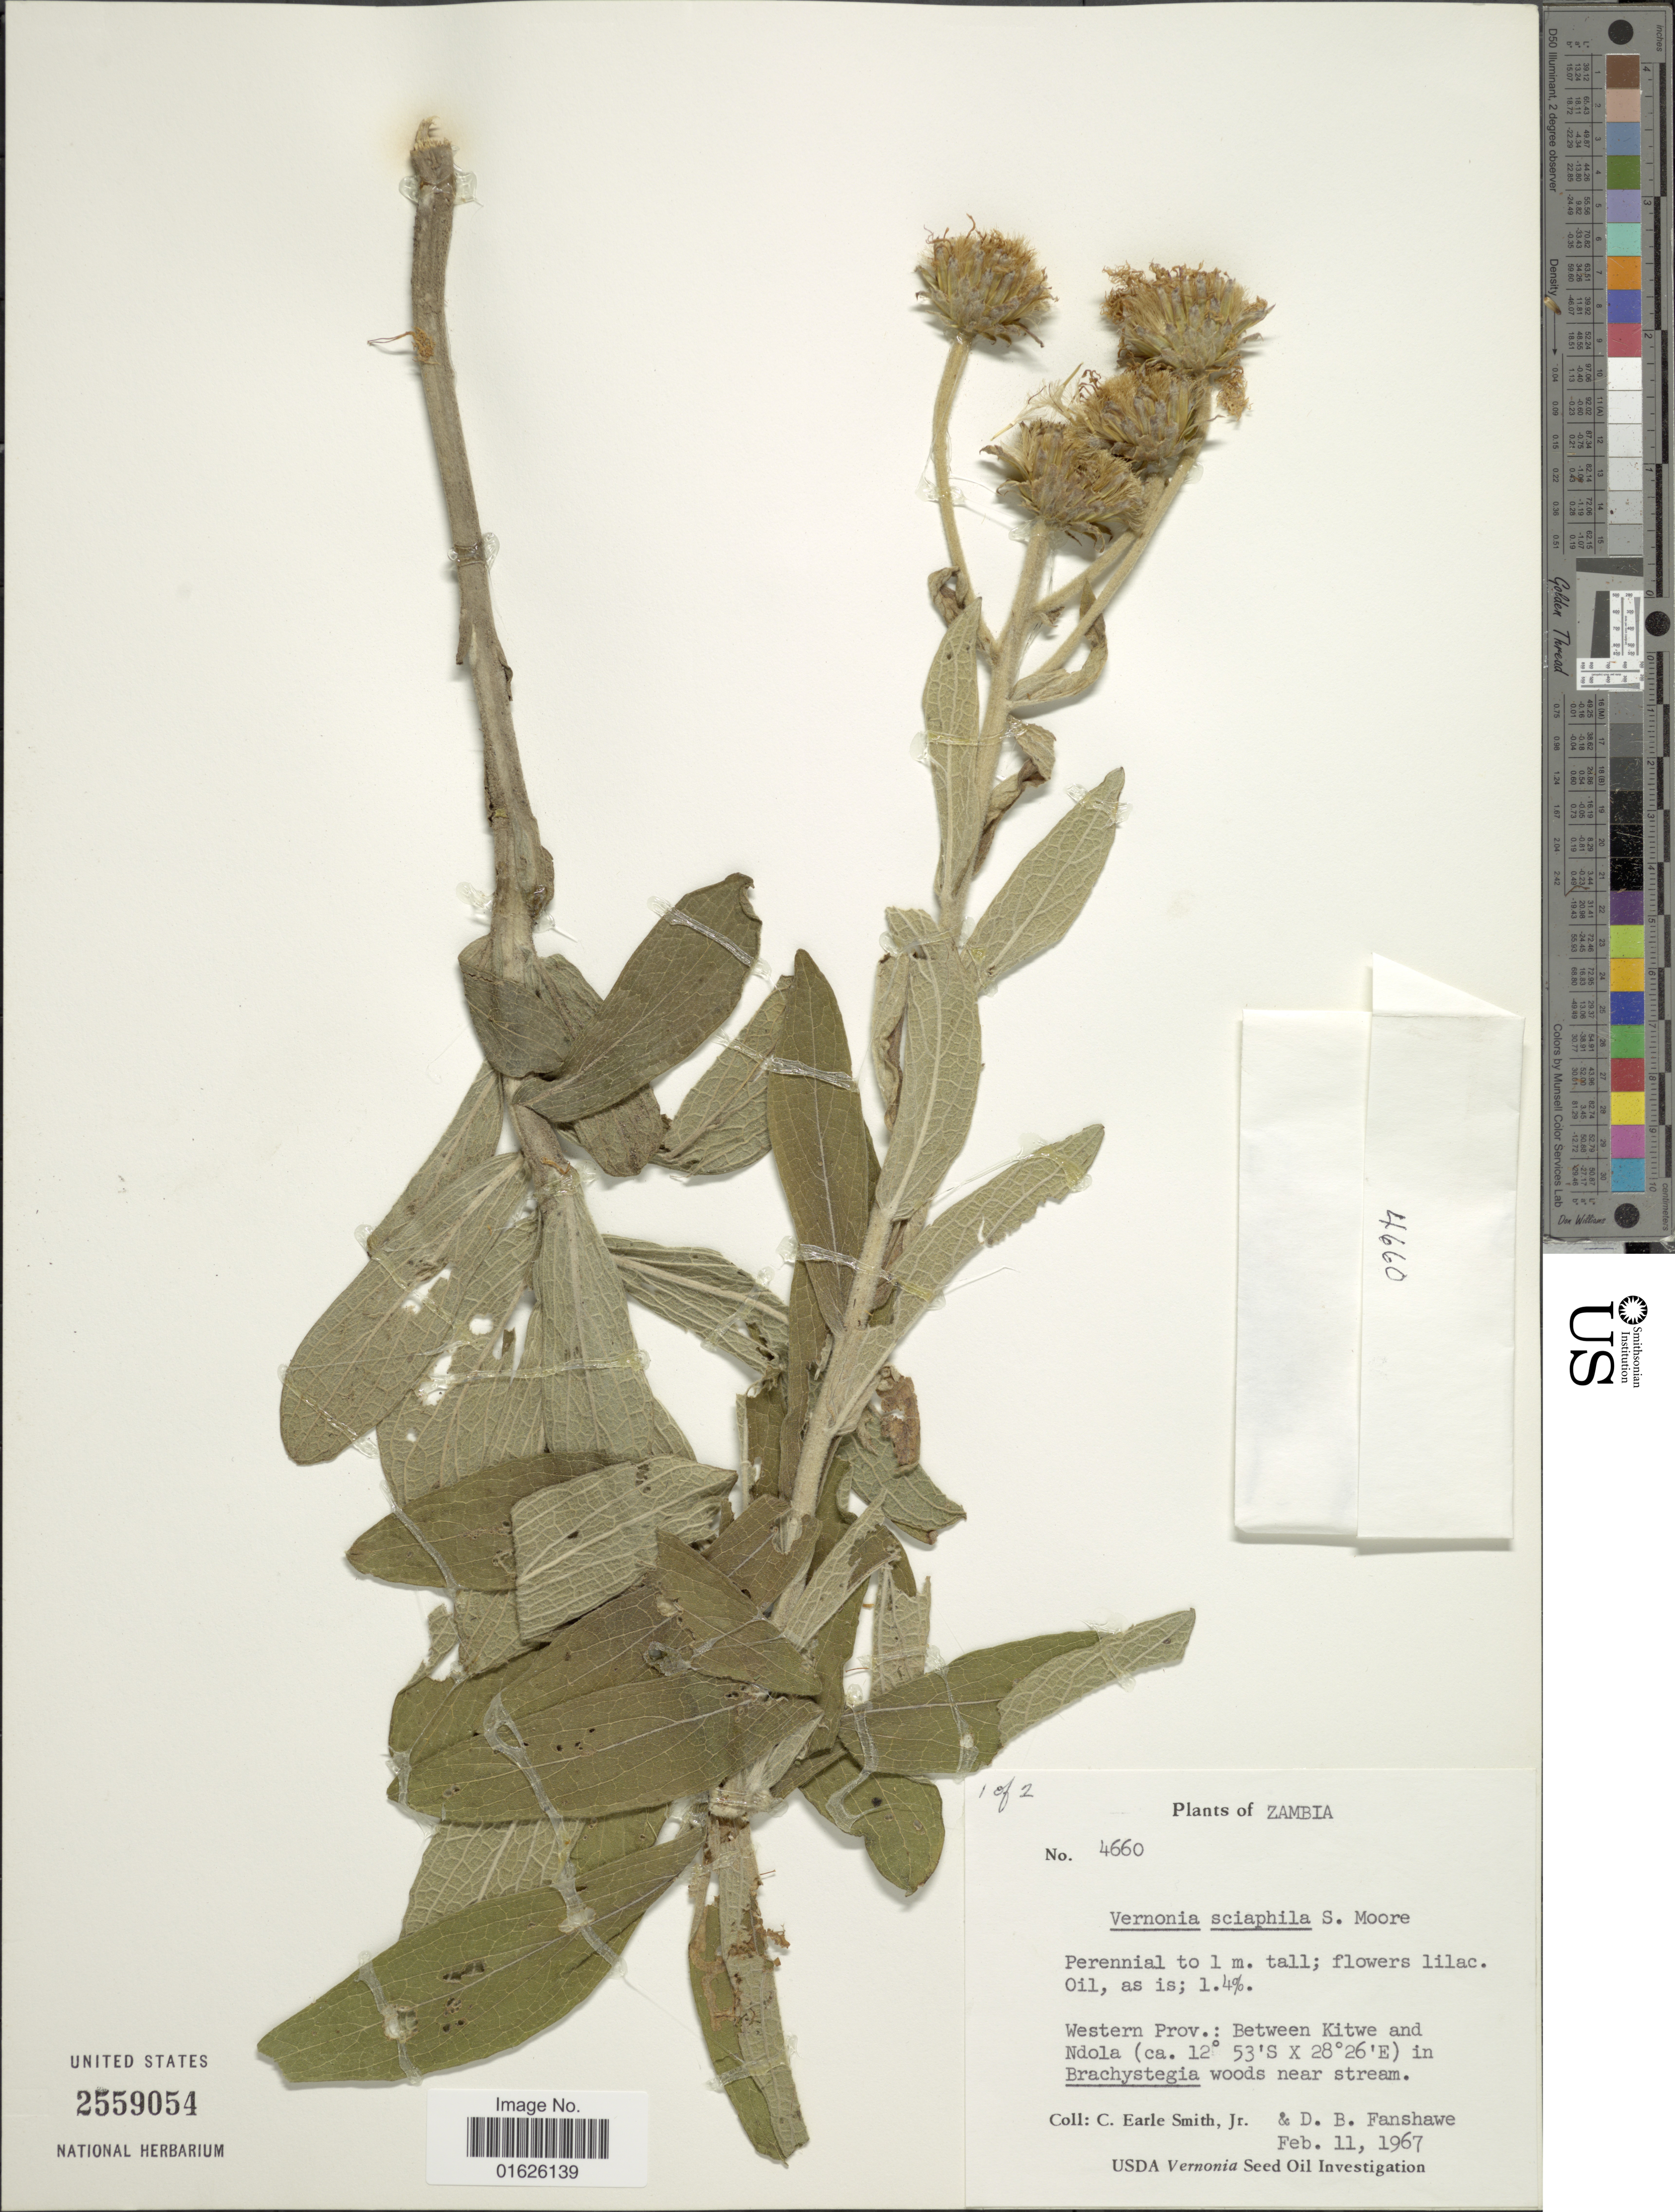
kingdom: Plantae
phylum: Tracheophyta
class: Magnoliopsida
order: Asterales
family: Asteraceae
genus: Vernonella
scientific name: Vernonella luembensis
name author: (De Wild. & Muschl.) H. Rob. & Skvarla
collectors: C. E. Smith Jr. & D. B. Fanshawe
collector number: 4660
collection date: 1967-02-11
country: Zambia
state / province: Western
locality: Western Province.: Between Kitwe and Ndola in woods near stream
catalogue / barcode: US 2559054